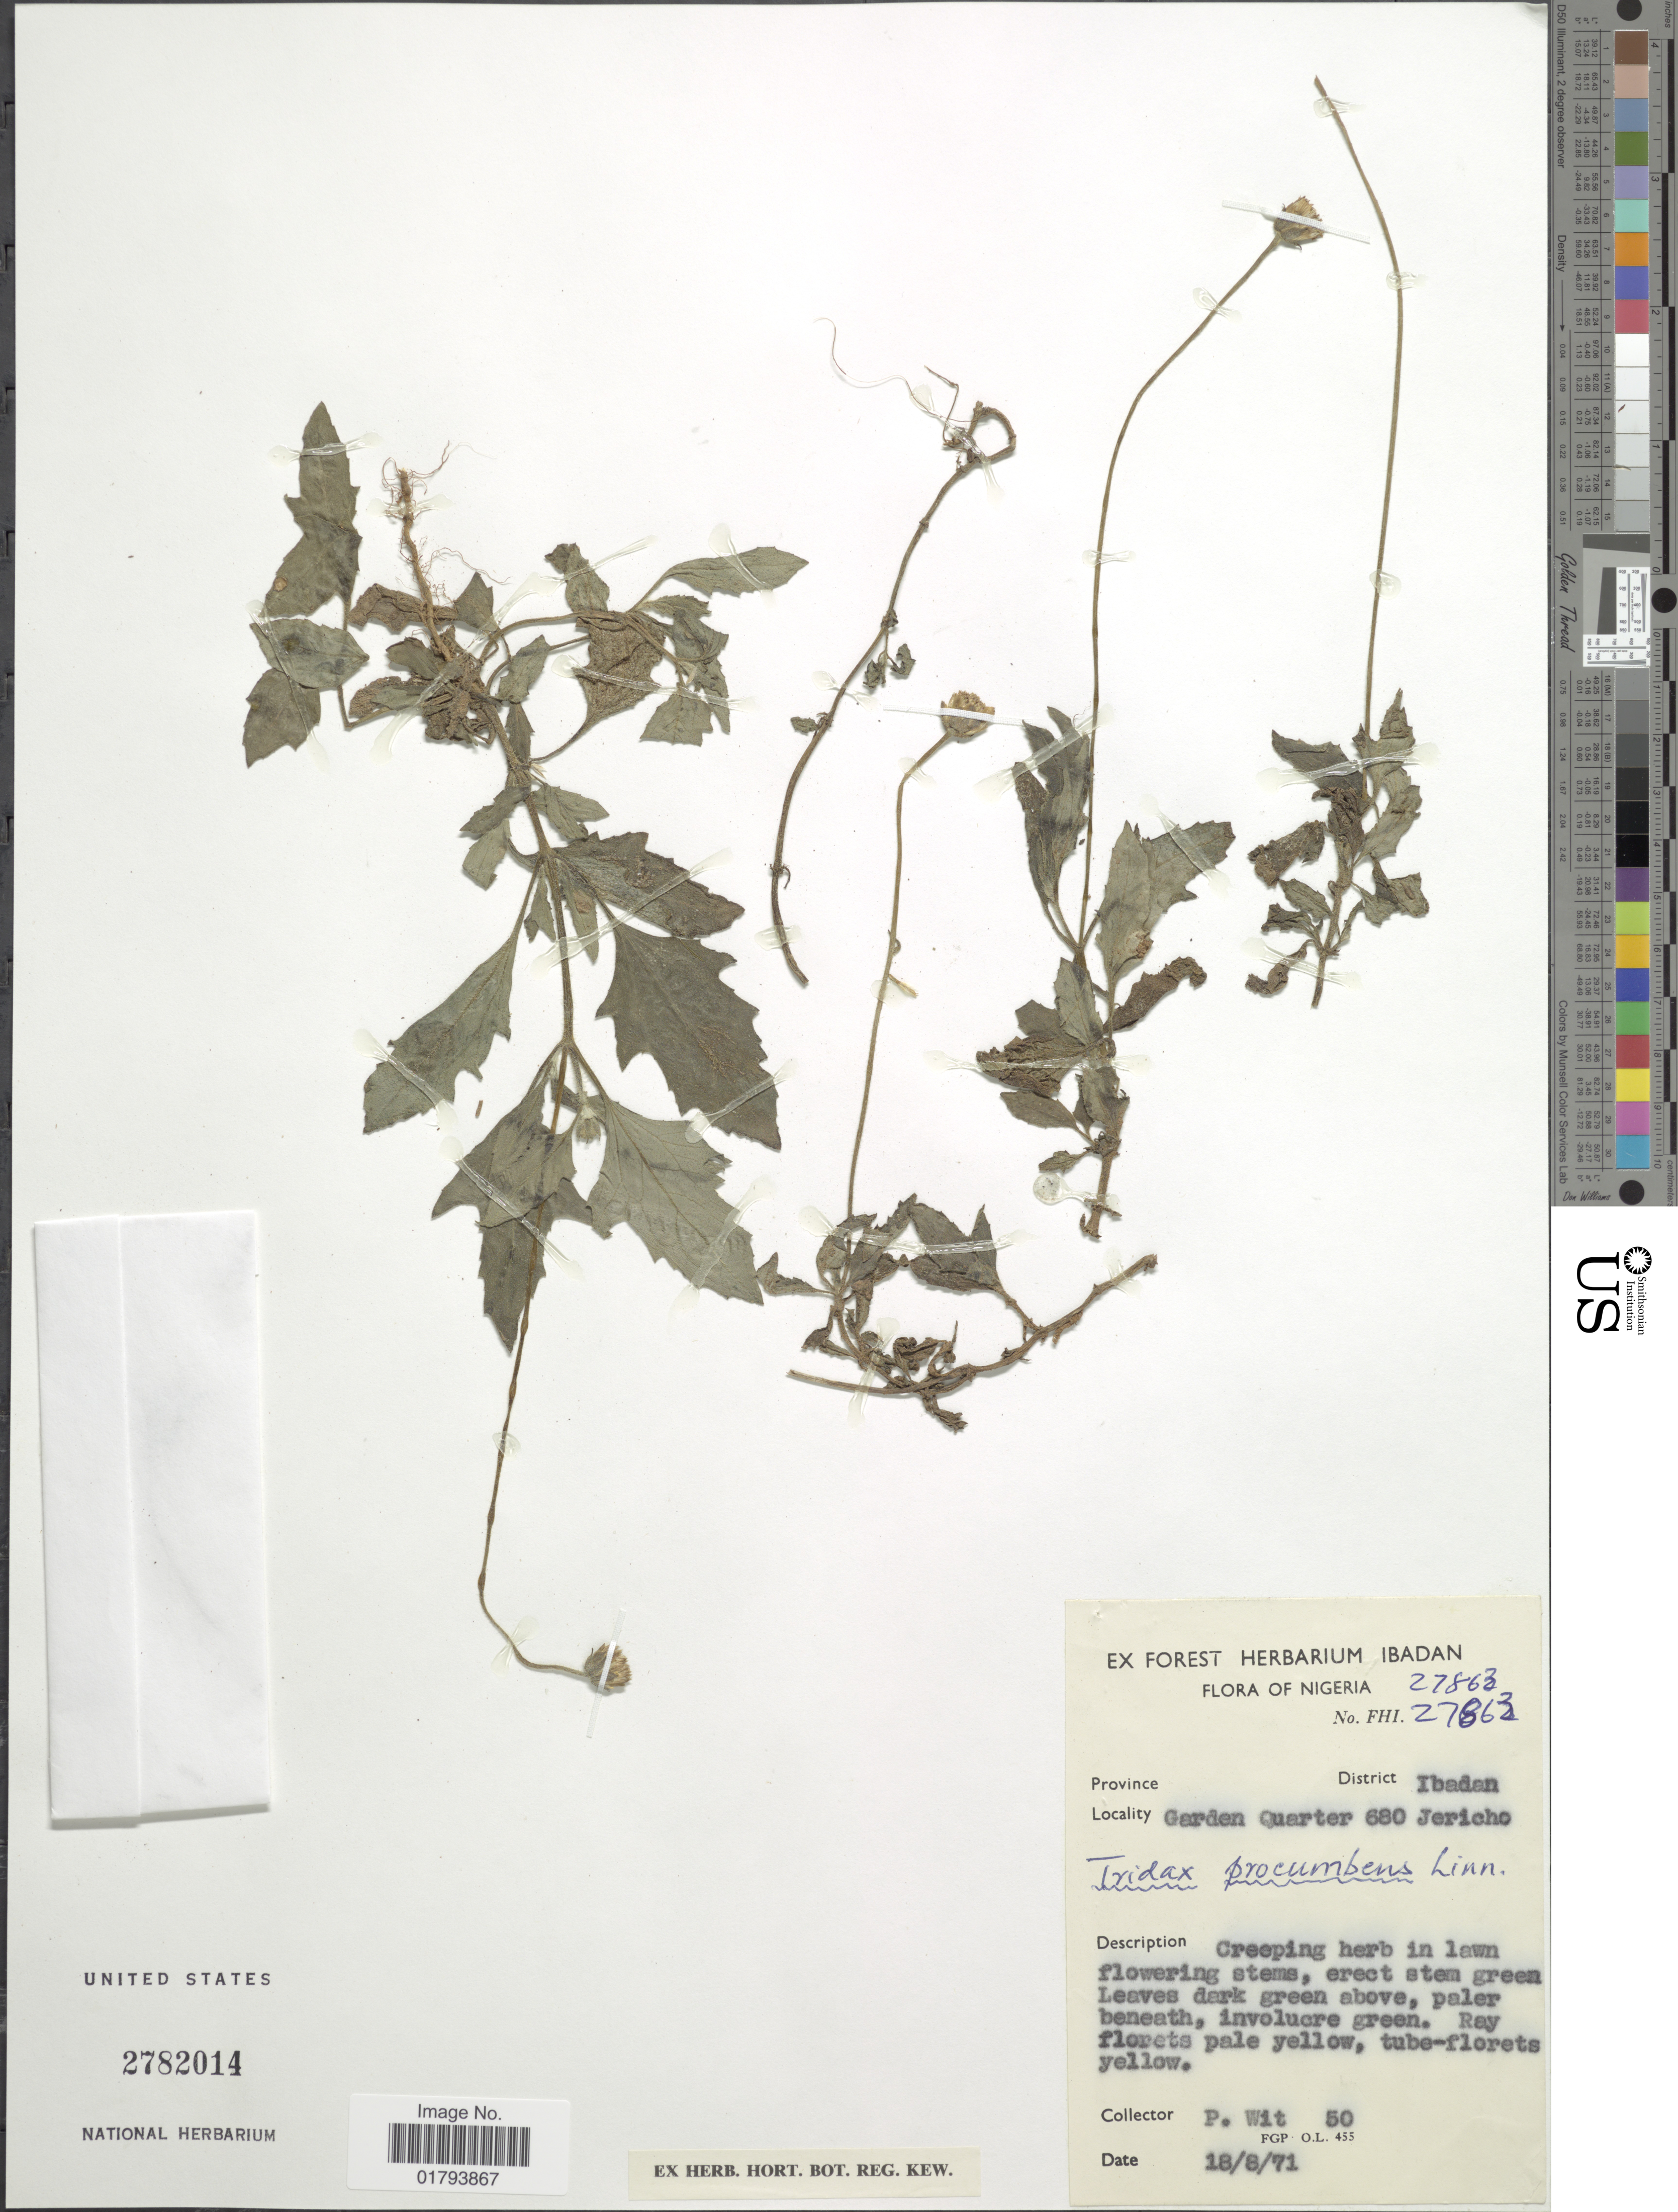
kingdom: Plantae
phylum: Tracheophyta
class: Magnoliopsida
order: Asterales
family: Asteraceae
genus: Tridax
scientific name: Tridax procumbens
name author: L.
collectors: P. Wit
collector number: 50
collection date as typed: Transcribed d/m/y: 18/8/71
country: Nigeria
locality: Garden Quarter 680 Jericho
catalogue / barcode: US 2782014